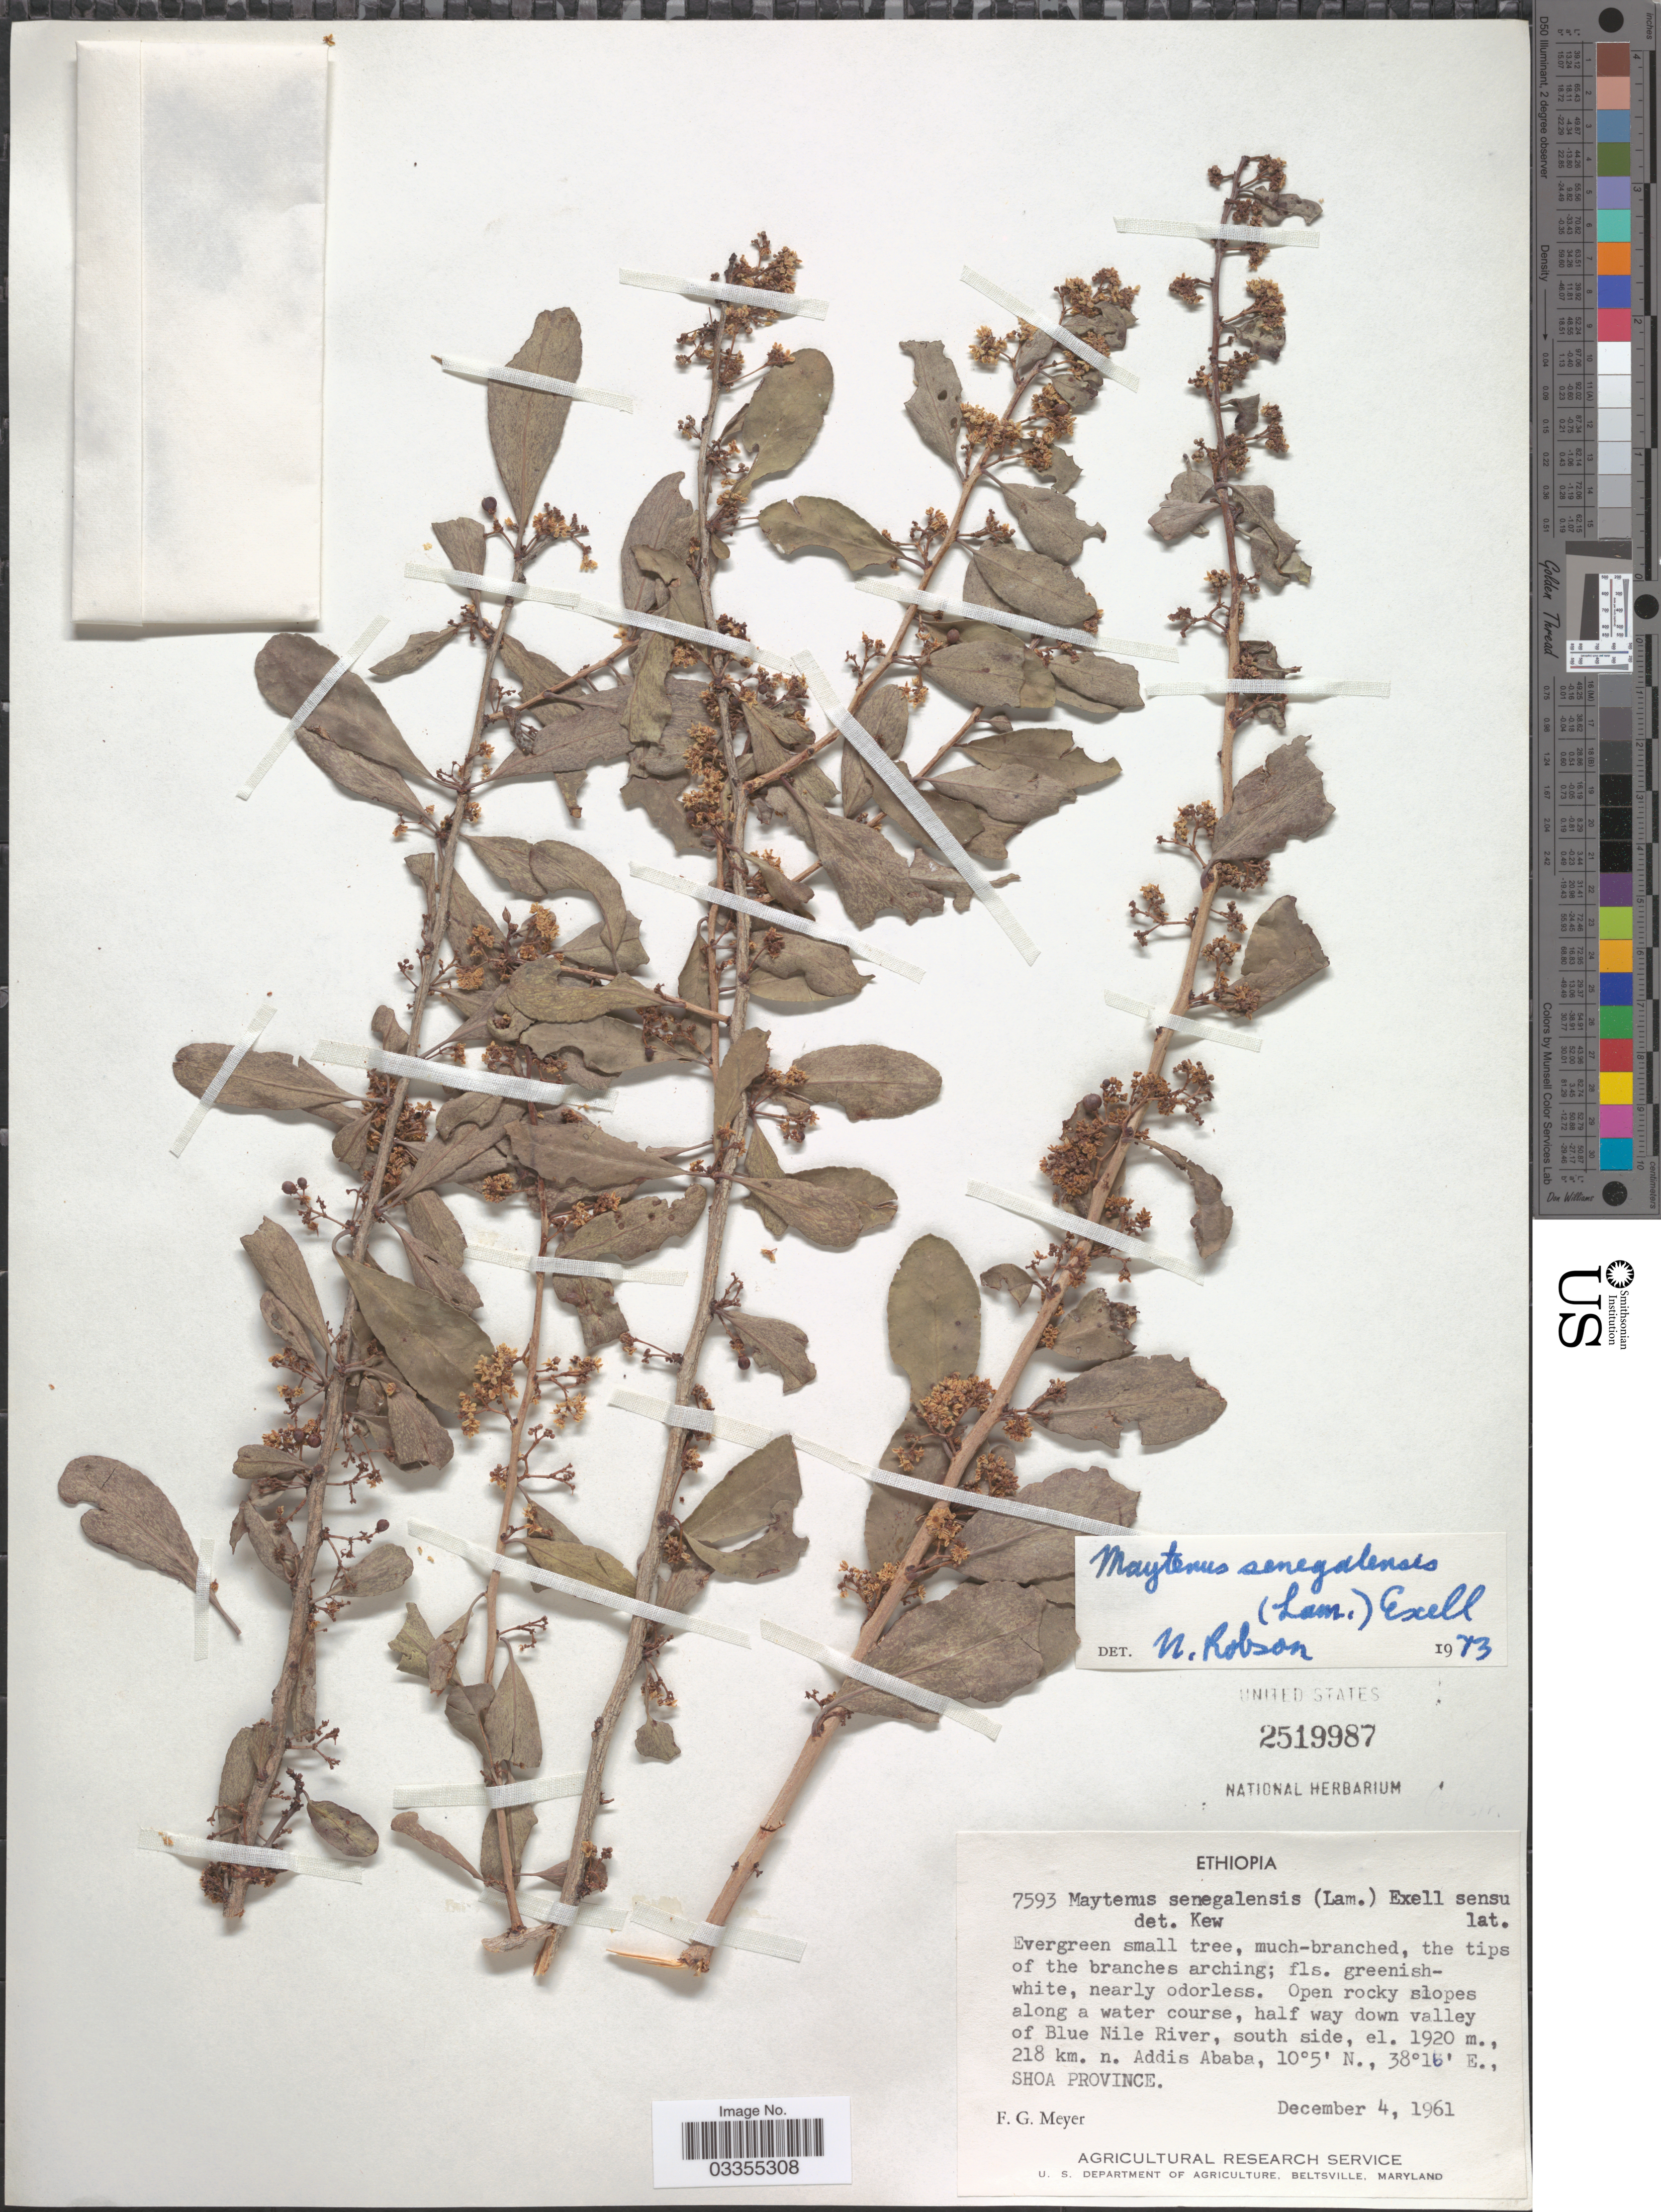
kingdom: Plantae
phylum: Tracheophyta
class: Magnoliopsida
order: Celastrales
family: Celastraceae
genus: Gymnosporia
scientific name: Gymnosporia senegalensis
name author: (Lam.) Loes.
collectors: F. G. Meyer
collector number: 7593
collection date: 1961-12-04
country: Ethiopia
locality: Open rocky slopes along a water course, half way down valley of Blue Nile River, south side. 218 km. n. Addis Ababa. Shoa Province.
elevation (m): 1920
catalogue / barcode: US 2519987